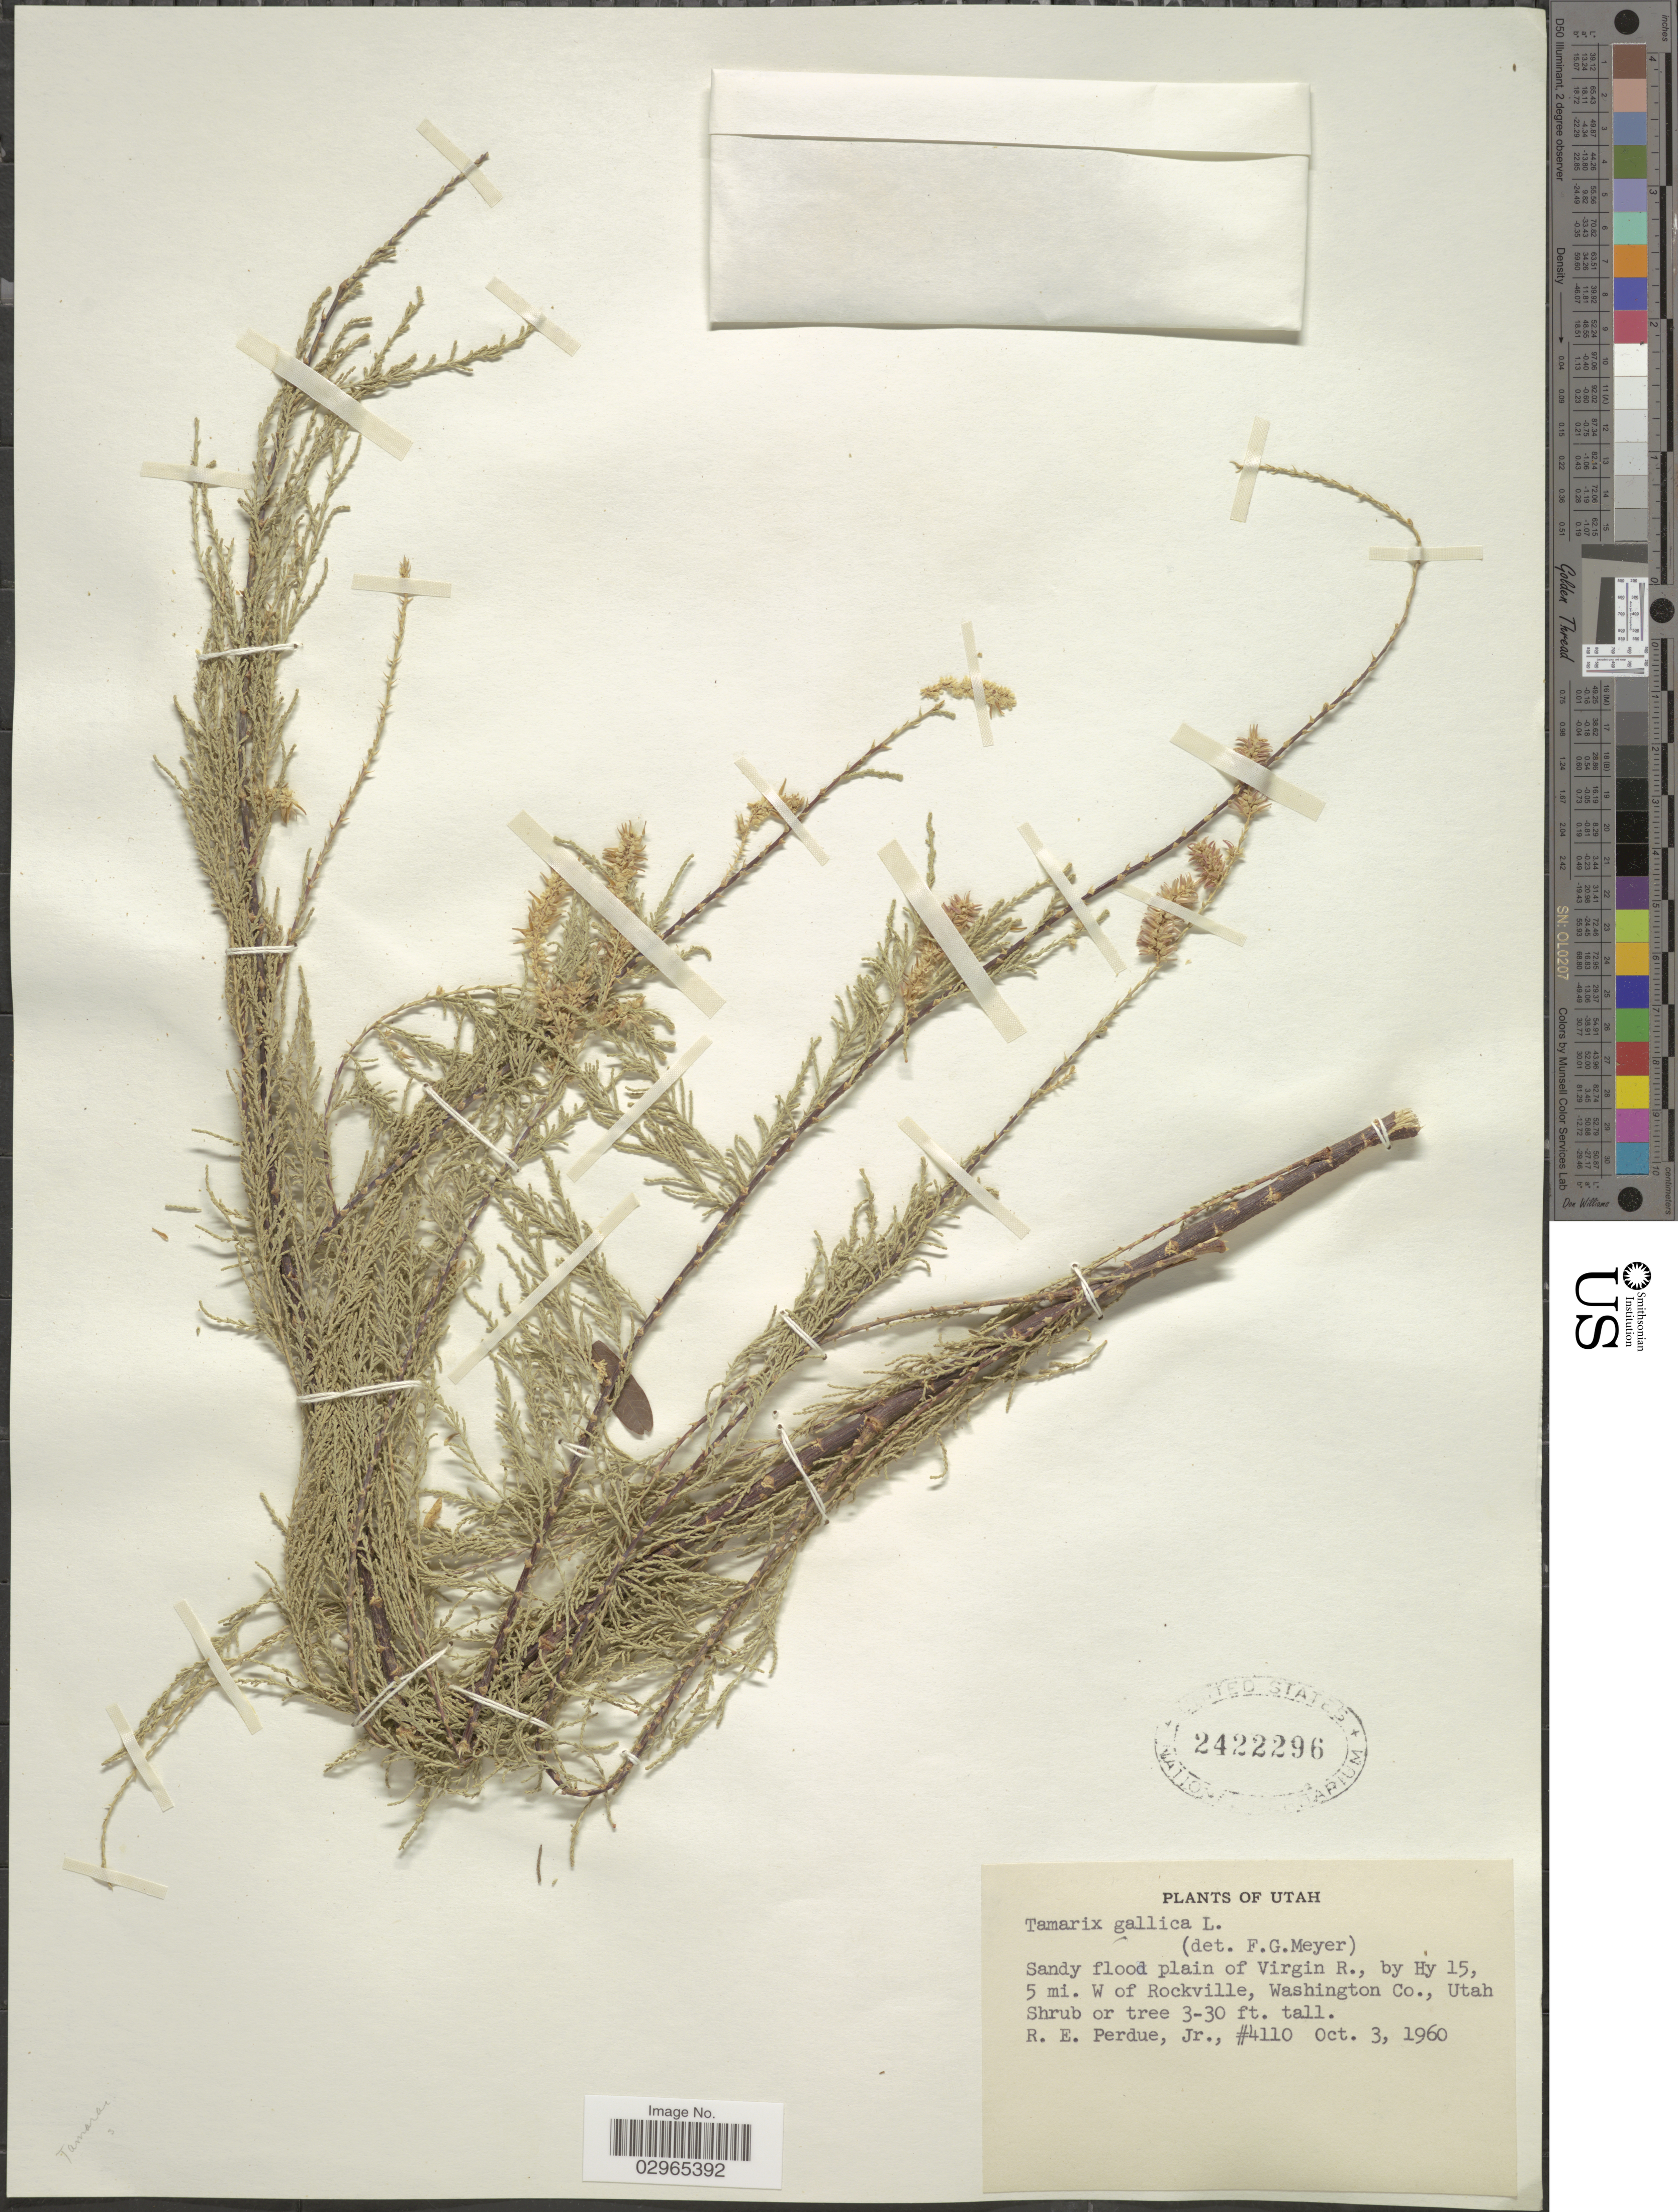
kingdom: Plantae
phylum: Tracheophyta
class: Magnoliopsida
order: Caryophyllales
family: Tamaricaceae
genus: Tamarix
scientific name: Tamarix gallica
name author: L.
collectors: R. E. Perdue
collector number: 4110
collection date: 1960-10-03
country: United States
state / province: Utah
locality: Sandy flood plain of Virgin R., by Hy 15, 5 mi. W of Rockville, Washington Co.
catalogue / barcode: US 2422296